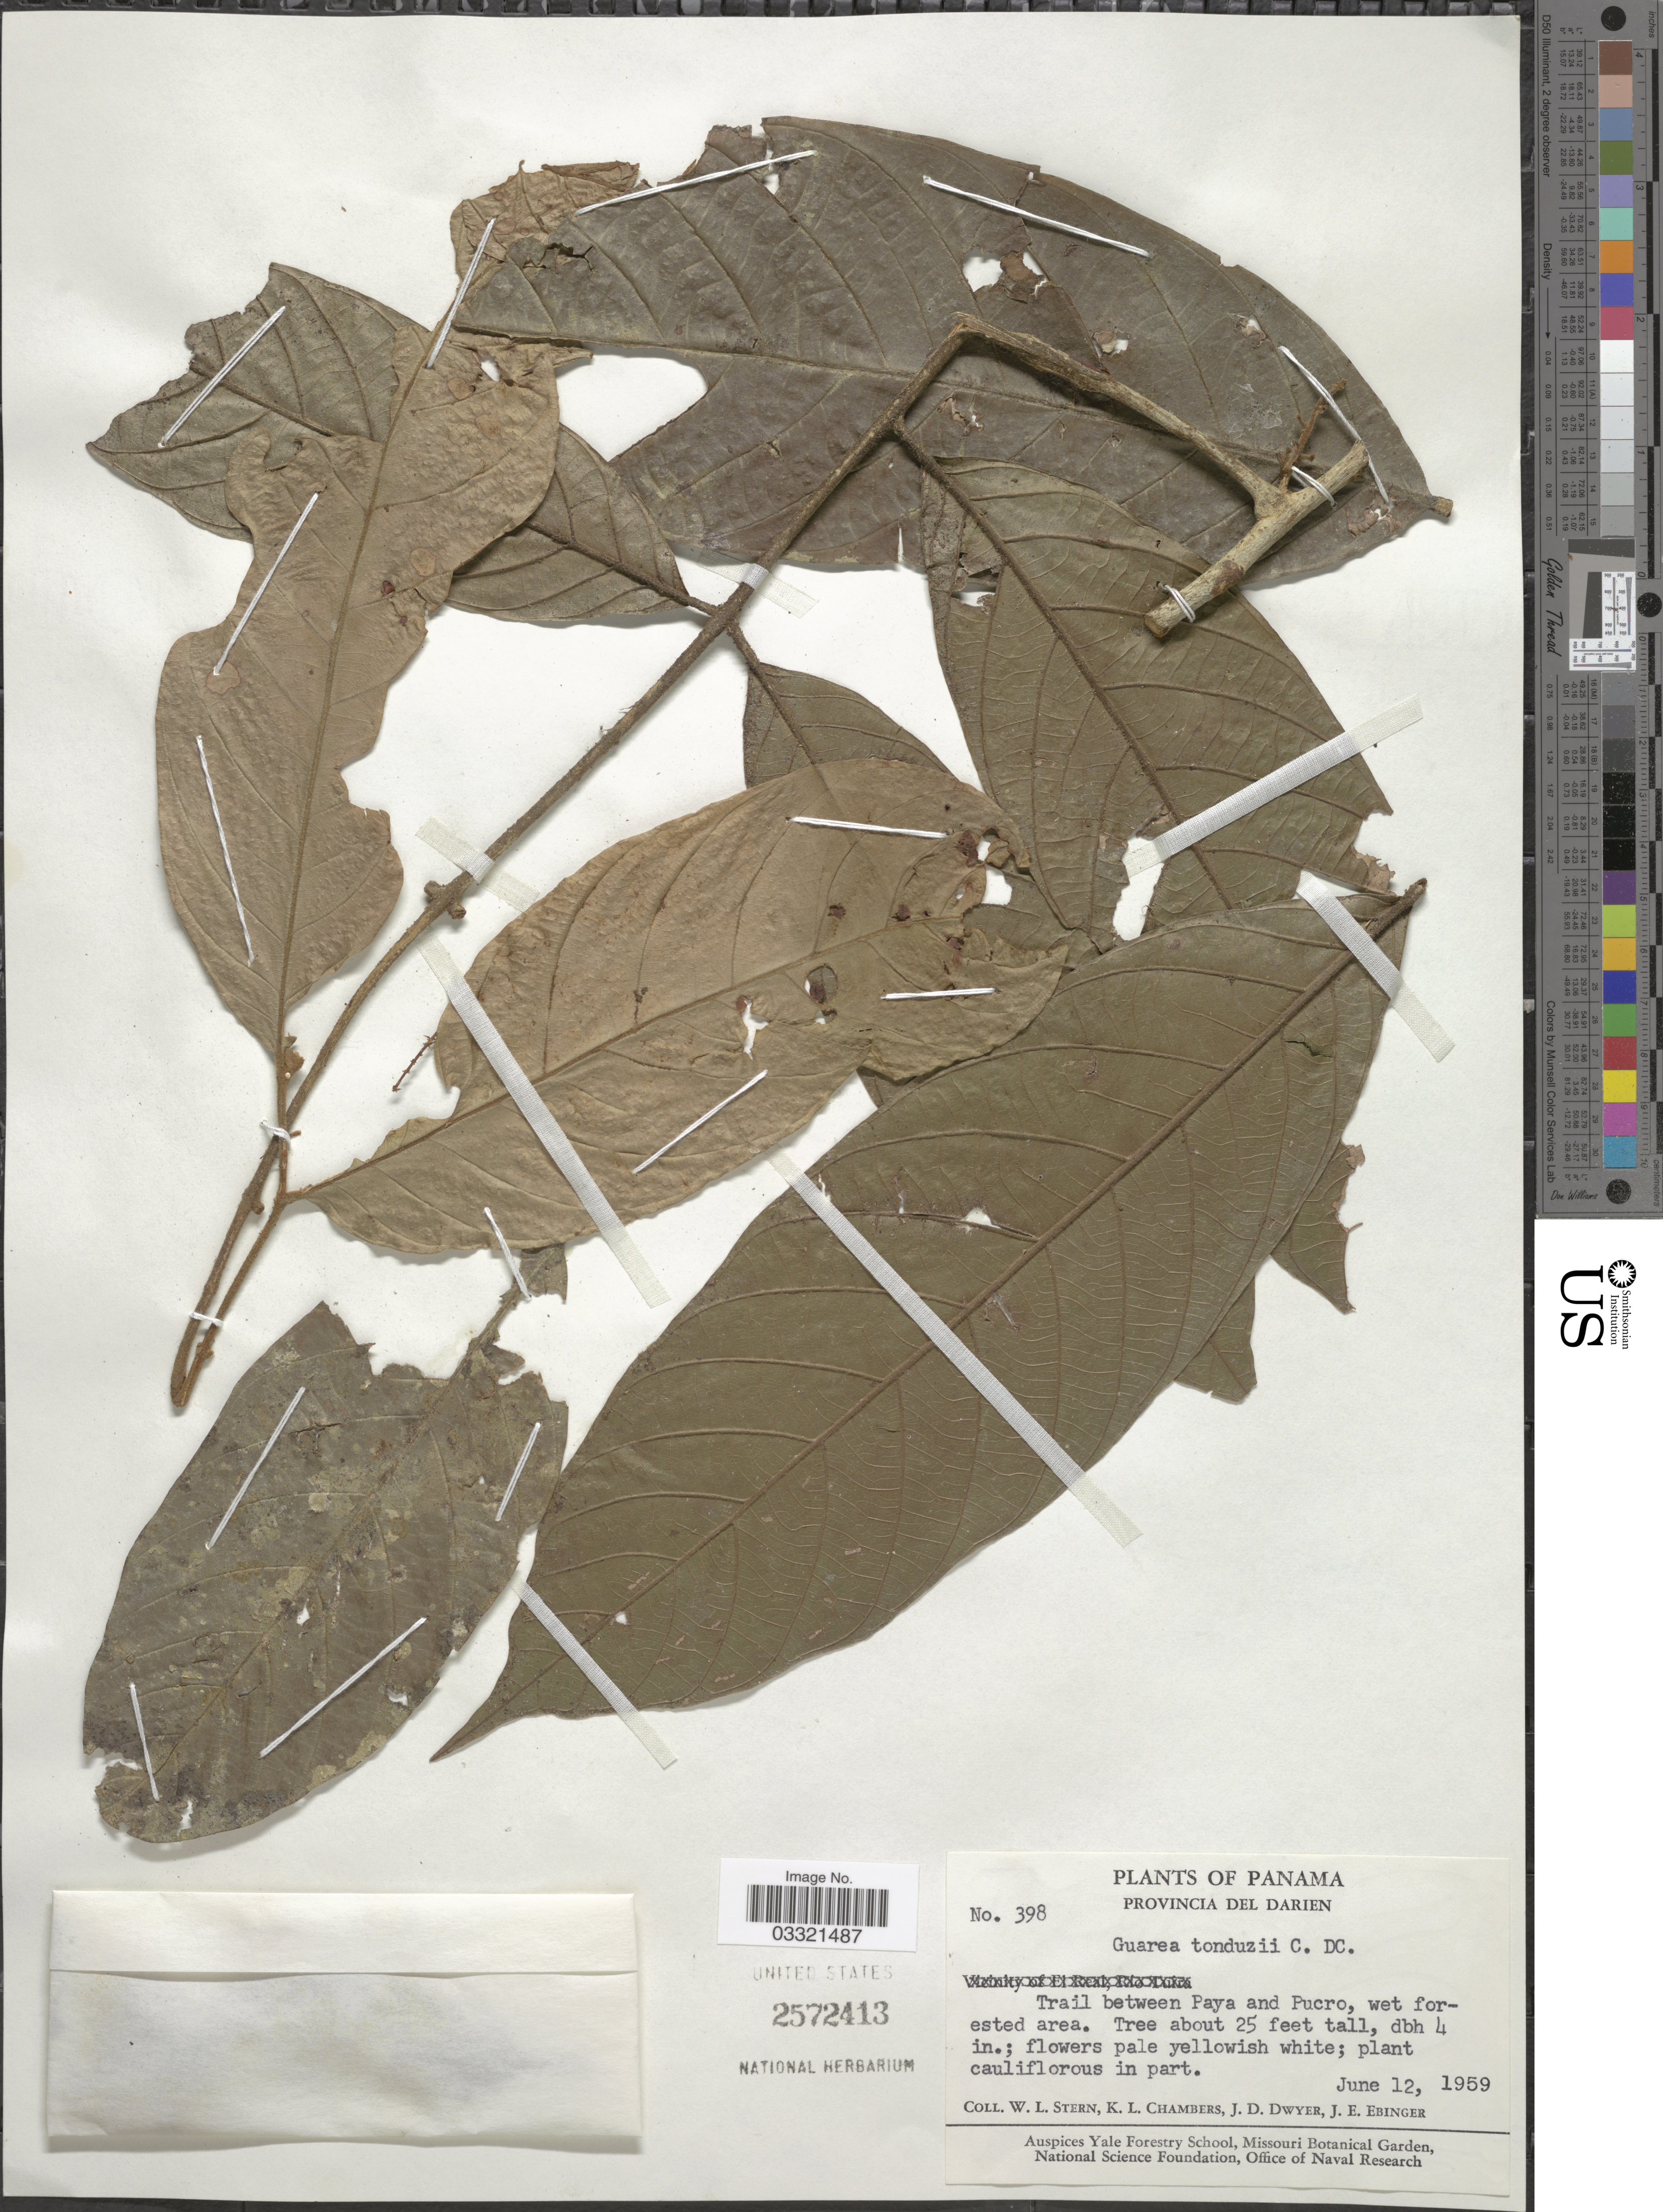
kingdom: Plantae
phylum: Tracheophyta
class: Magnoliopsida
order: Sapindales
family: Meliaceae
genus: Guarea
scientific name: Guarea tonduzii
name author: C. DC.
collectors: W. L. Stern, K. Chambers, J. D. Dwyer & J. Ebinger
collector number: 398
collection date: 1959-06-12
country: Panama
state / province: Darién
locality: Trail between Paya and Pucro, wet forested area.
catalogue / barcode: US 2572413